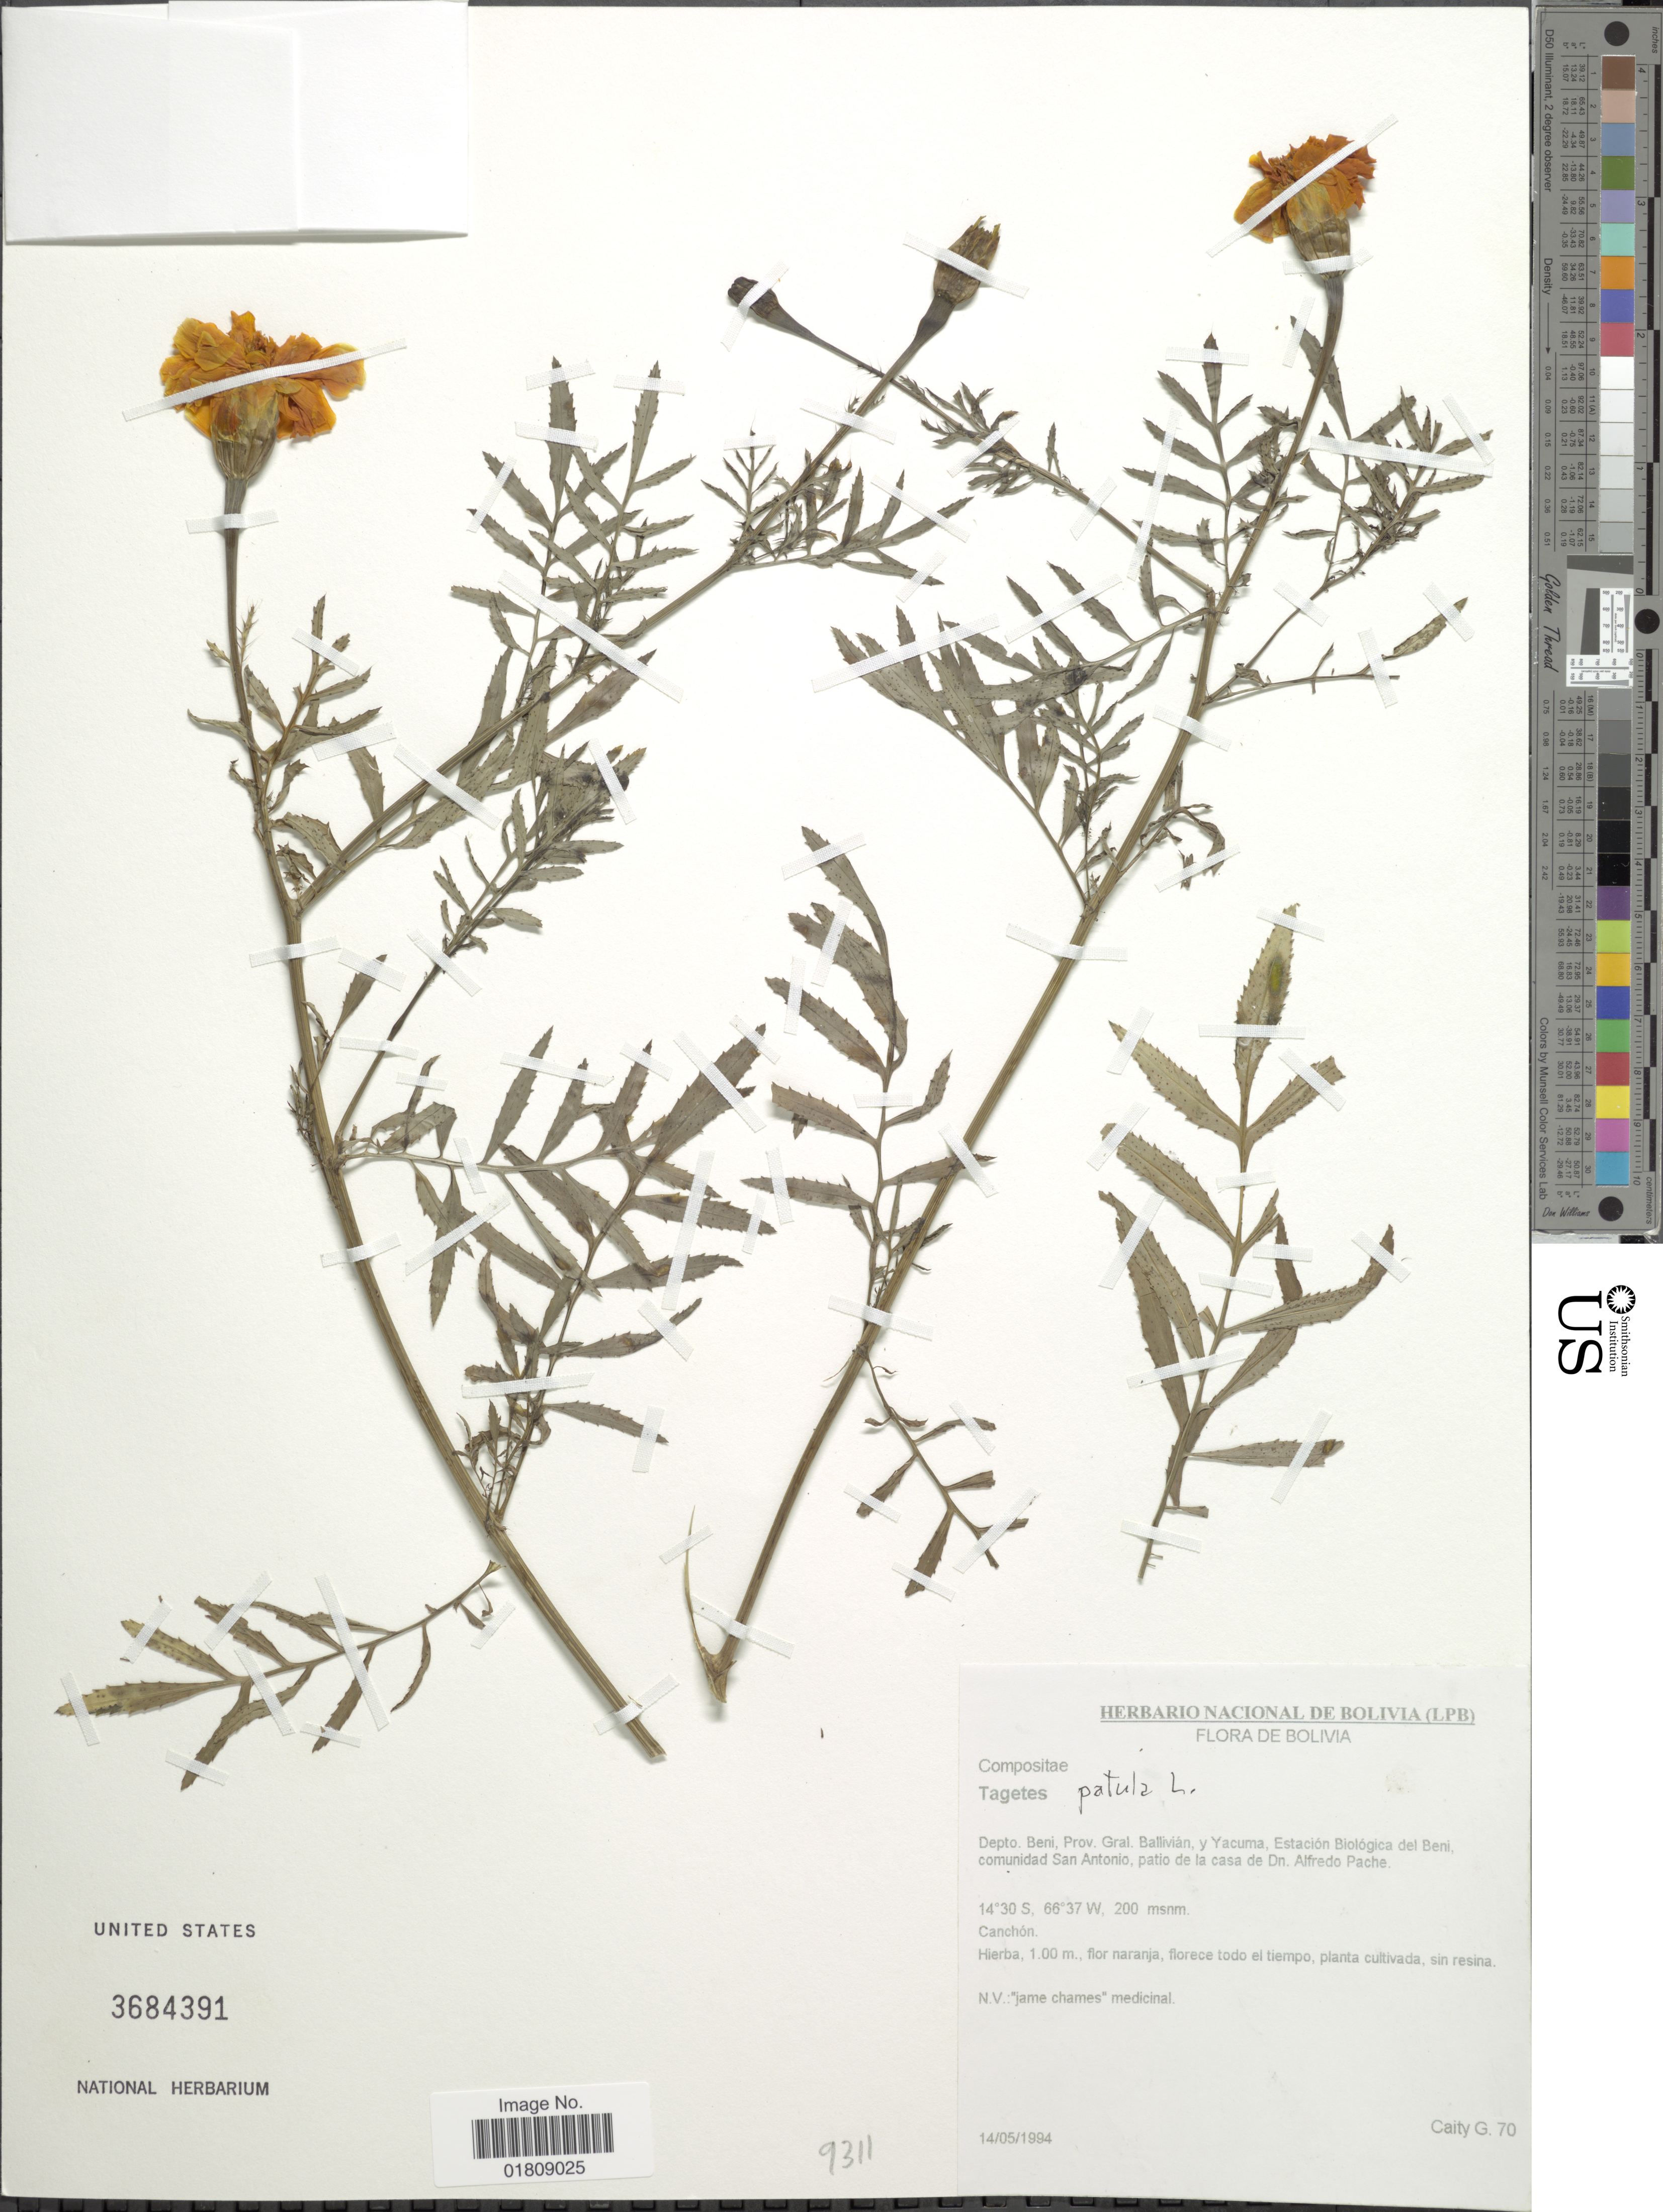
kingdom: Plantae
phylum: Tracheophyta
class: Magnoliopsida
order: Asterales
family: Asteraceae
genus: Tagetes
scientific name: Tagetes patula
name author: L.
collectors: G. Caity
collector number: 70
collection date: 1994-05-14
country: Bolivia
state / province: Beni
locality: Prov. Gral. Ballivian, y Yacuma, Estacion Biologica del Beni, comunidad San Antonio, patio de la casa de Dn. Alfredo Pache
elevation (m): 200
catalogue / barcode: US 3684391